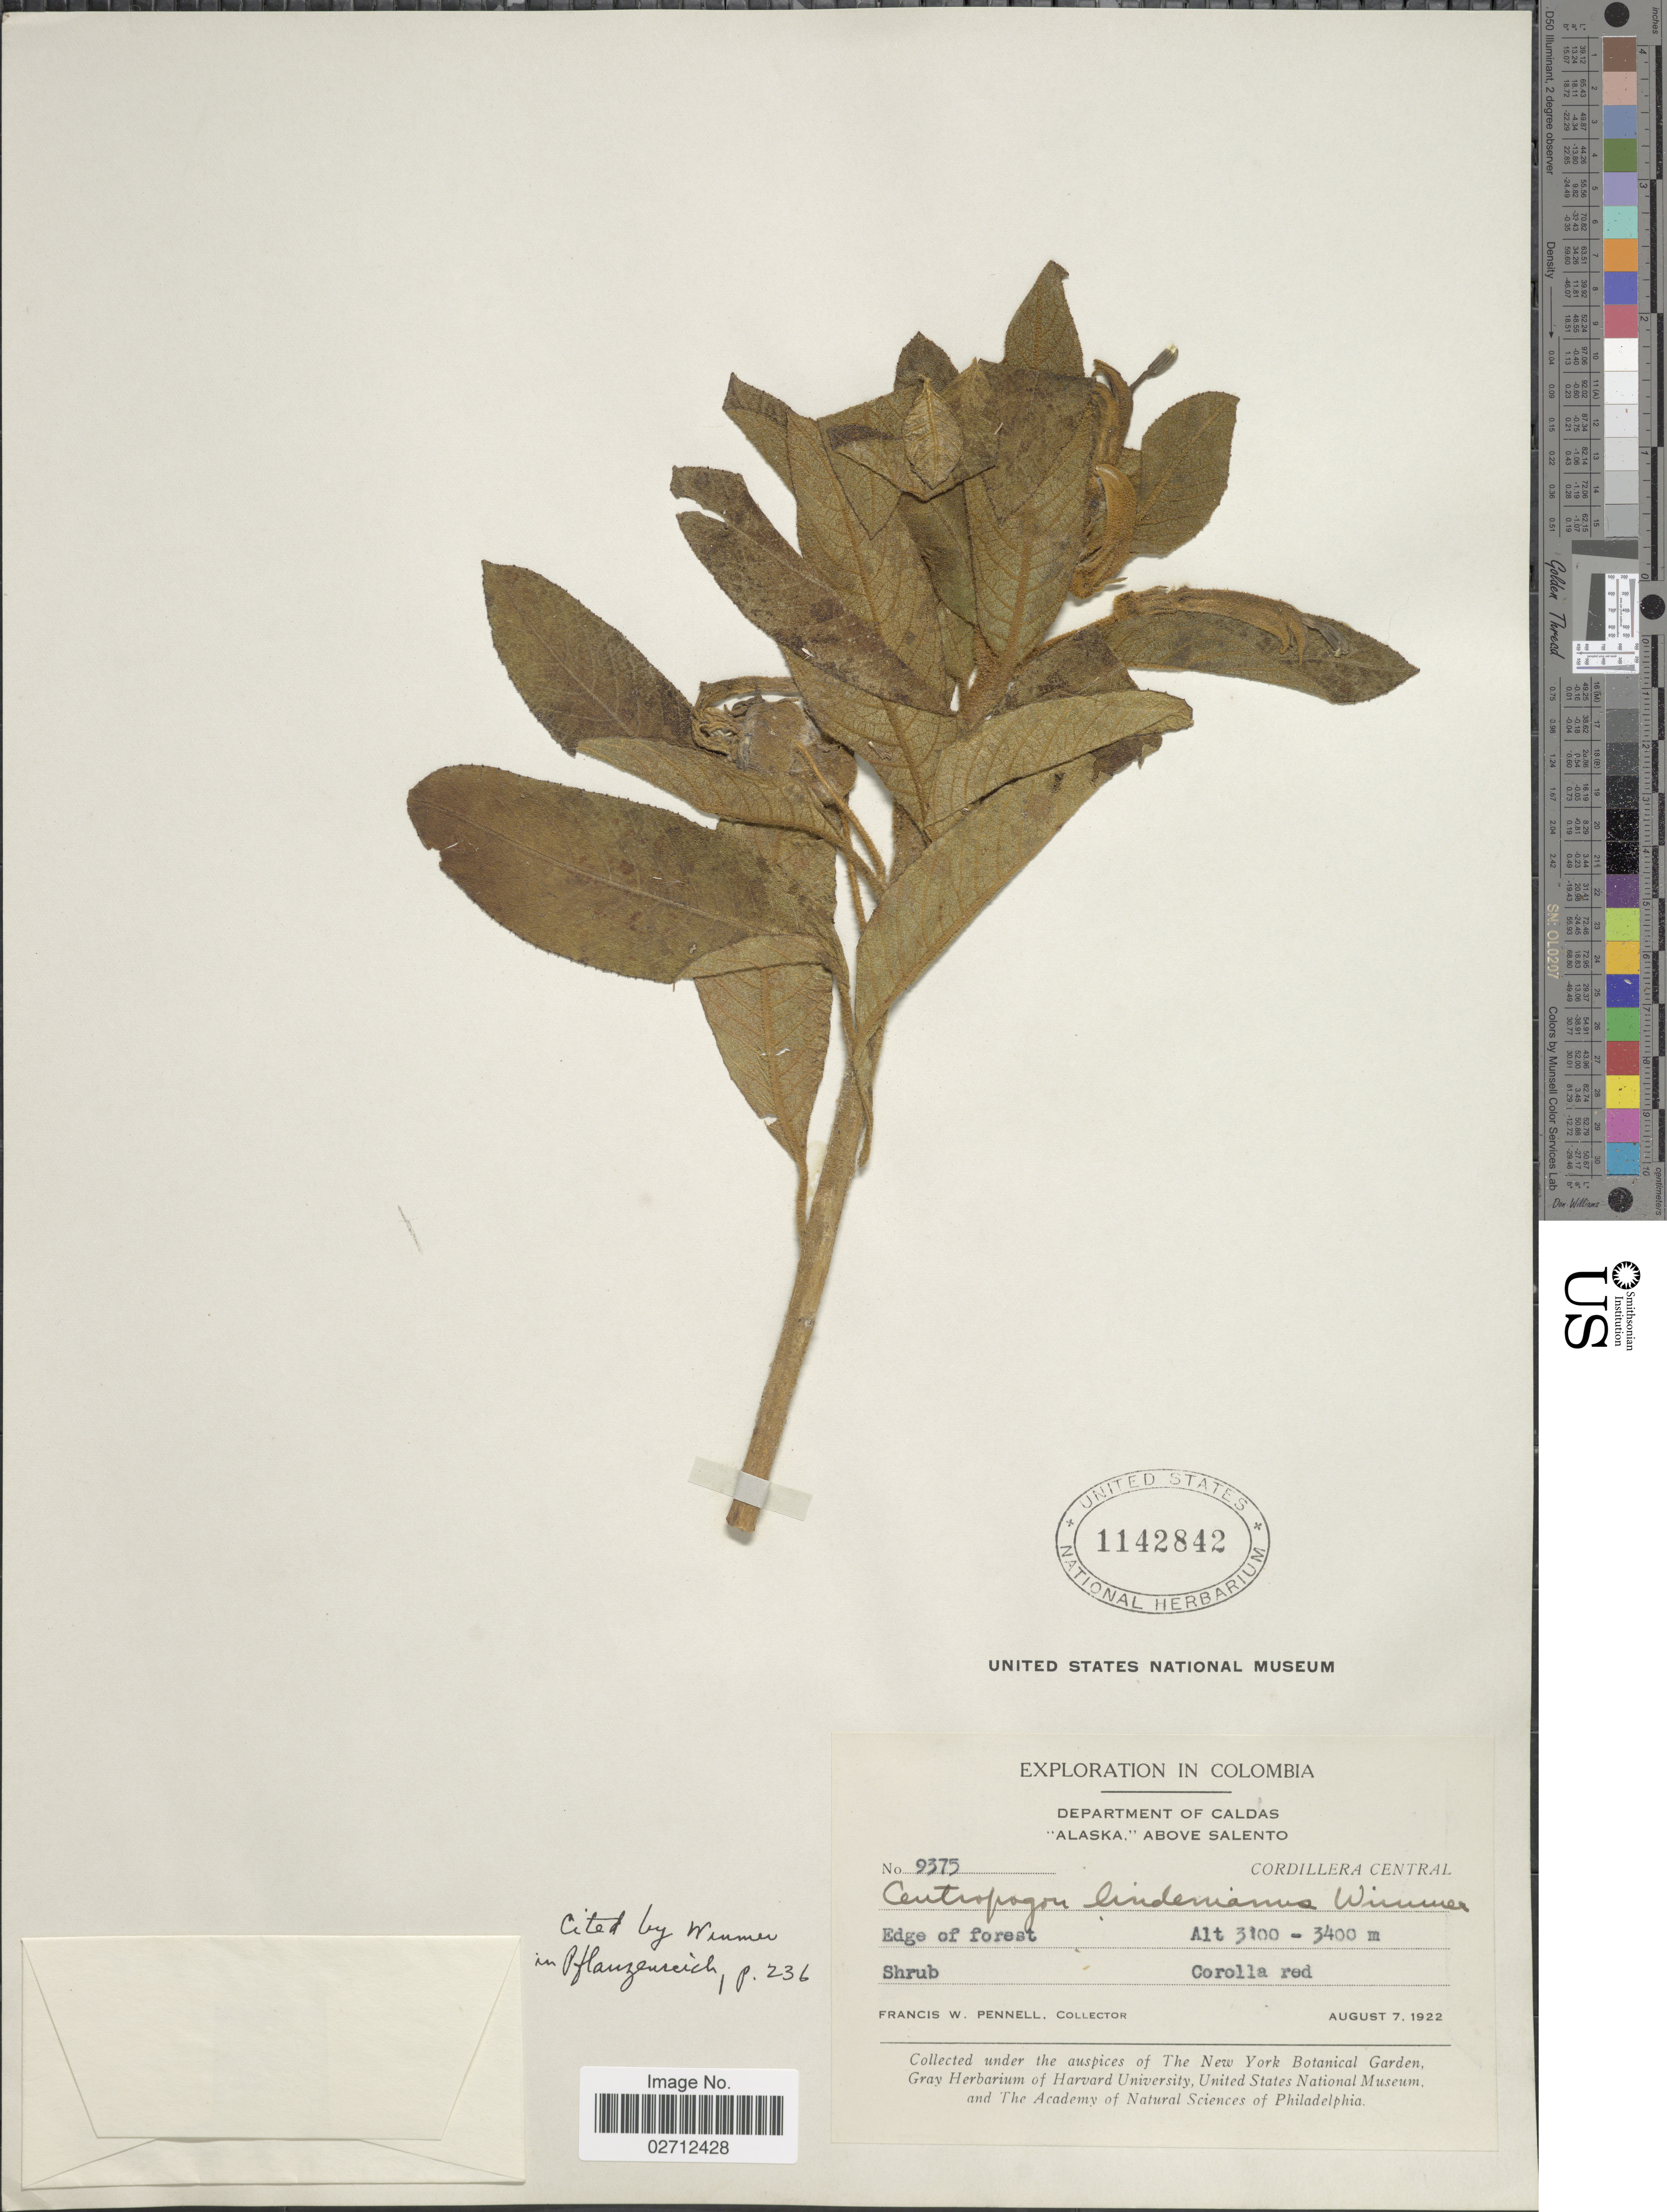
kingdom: Plantae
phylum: Tracheophyta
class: Magnoliopsida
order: Asterales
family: Campanulaceae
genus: Centropogon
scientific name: Centropogon lindenianus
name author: E. Wimm.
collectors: F. W. Pennell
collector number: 9375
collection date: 1922-08-07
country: Colombia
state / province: Caldas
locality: Department of Caldas 'Alaska,' above Salento, Cordillera Central, edge of forest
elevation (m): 3100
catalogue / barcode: US 1142842